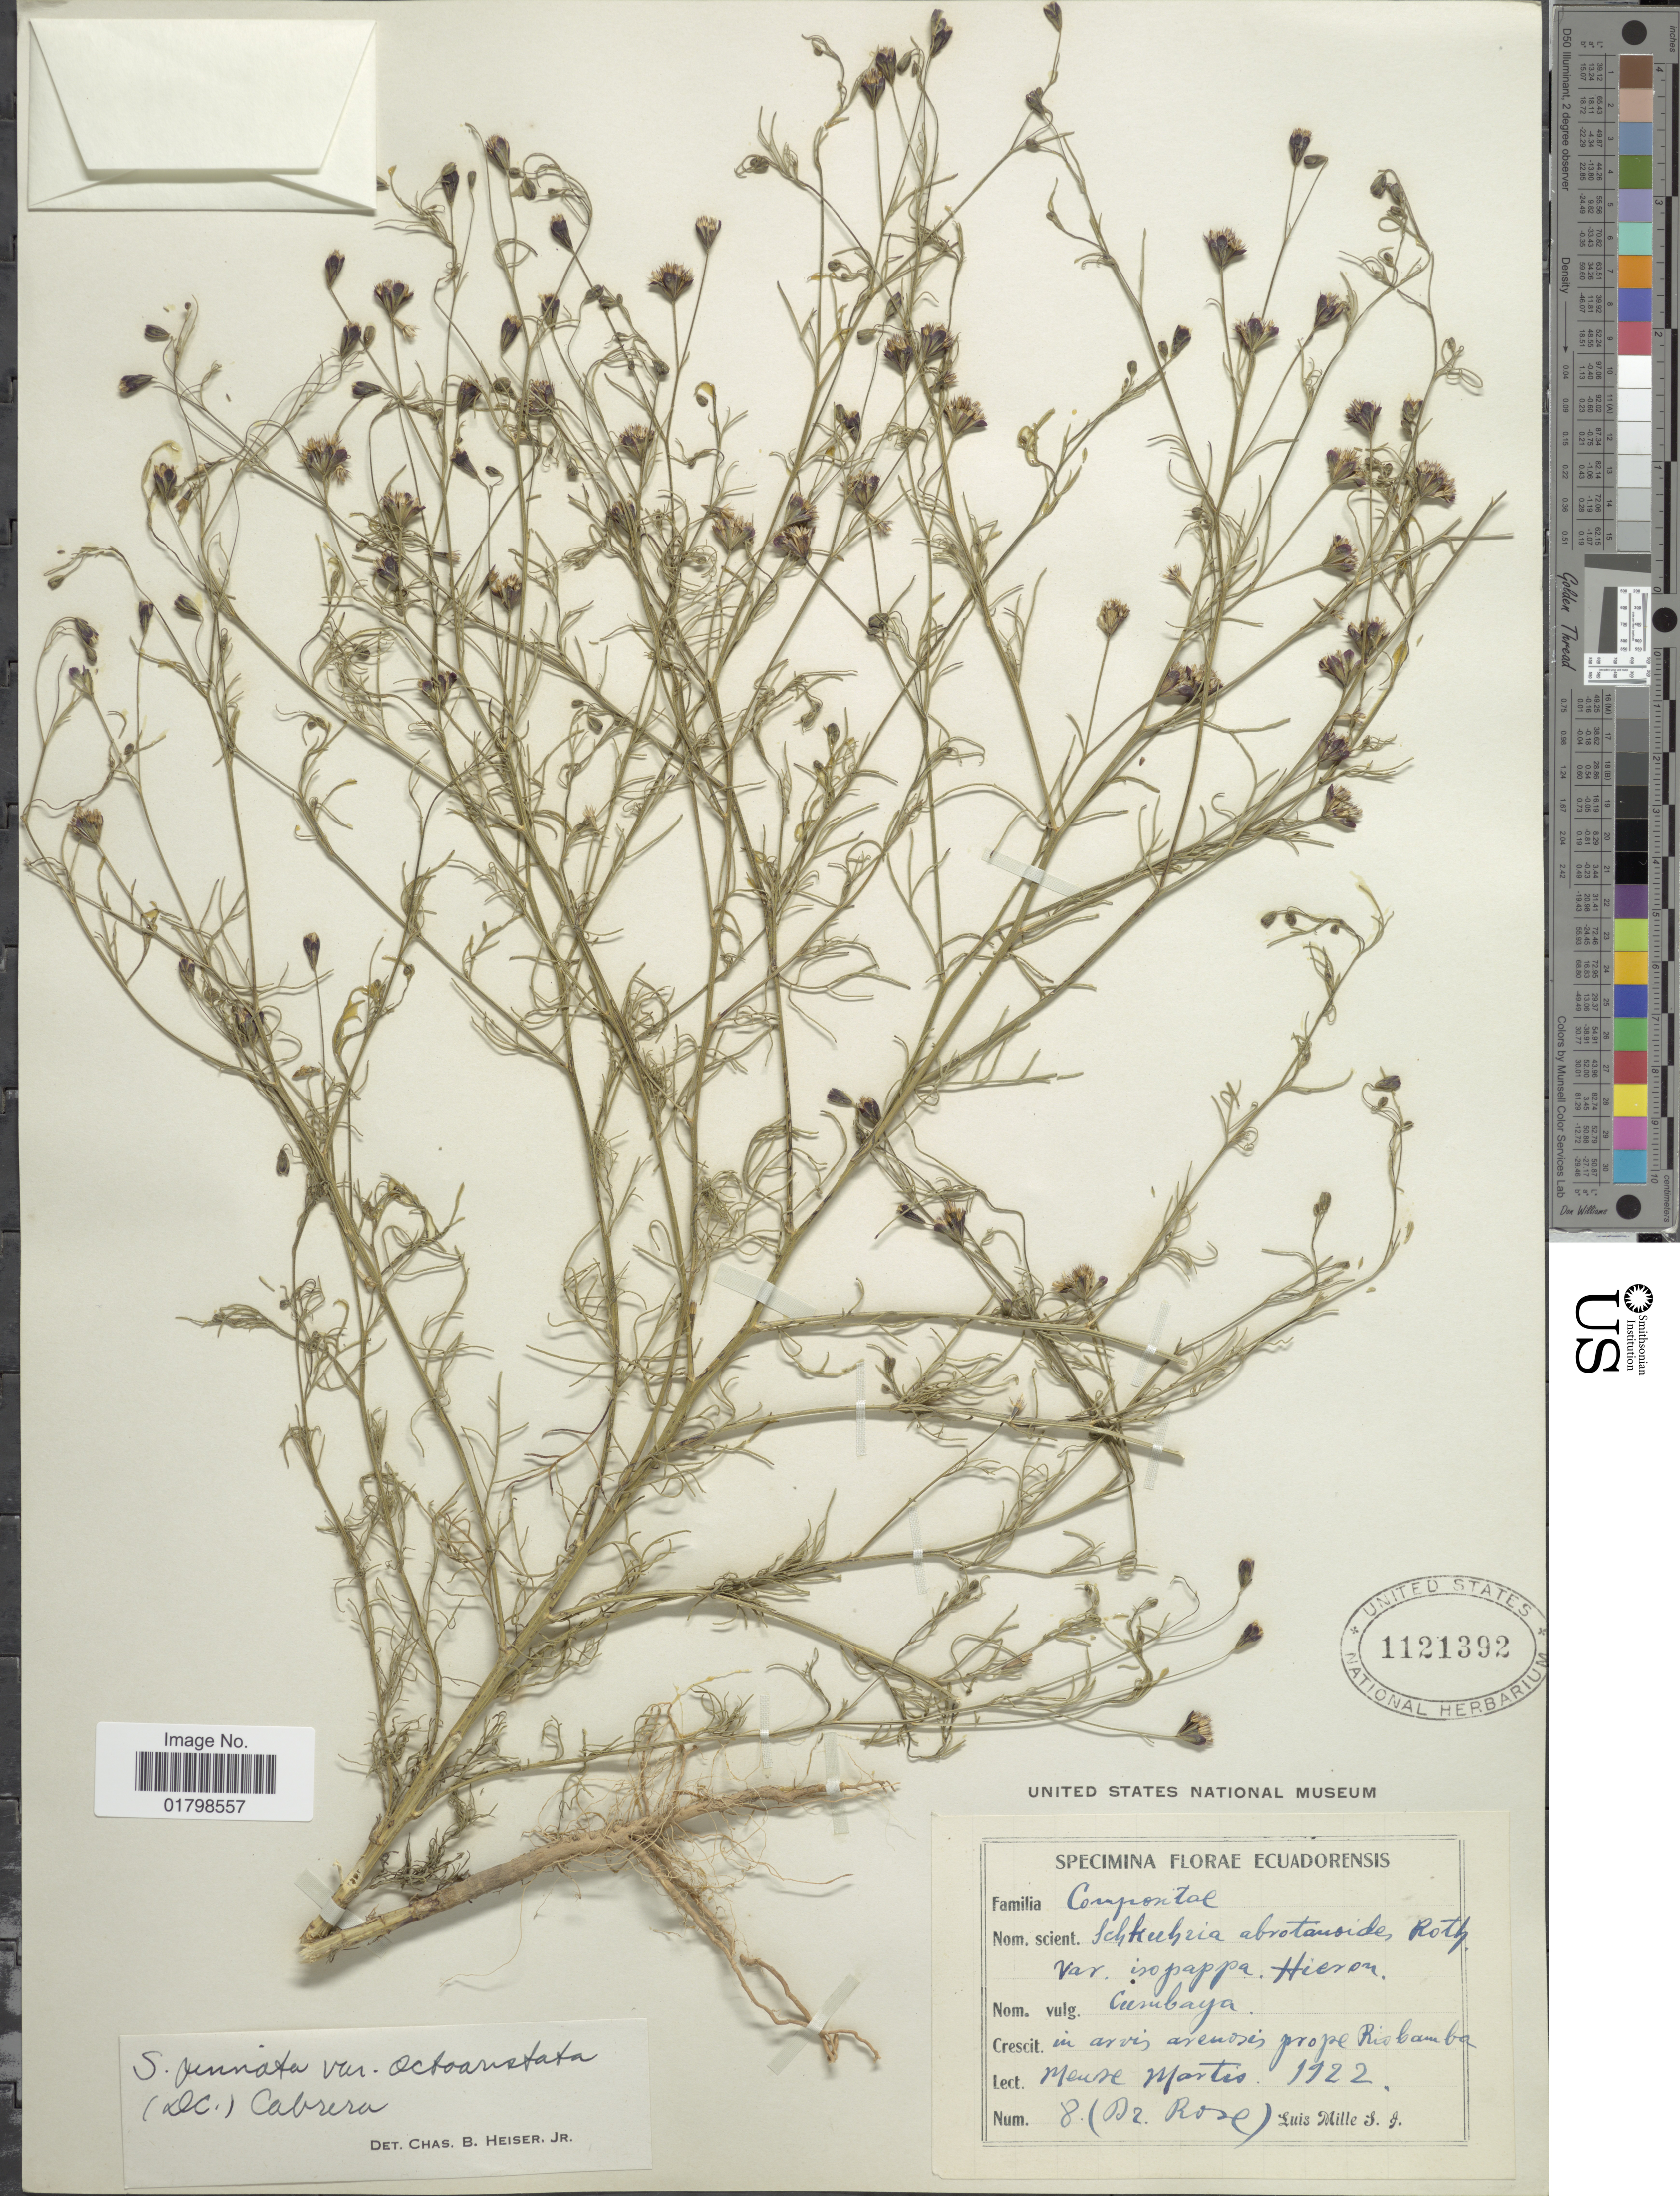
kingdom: Plantae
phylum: Tracheophyta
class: Magnoliopsida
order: Asterales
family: Asteraceae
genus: Schkuhria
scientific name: Schkuhria pinnata var. octoaristata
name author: Cabrera ex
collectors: -- Rose & L. Mille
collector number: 8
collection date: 1922-03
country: Ecuador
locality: In arvis arenosis prope Riobambe.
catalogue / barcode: US 1121392